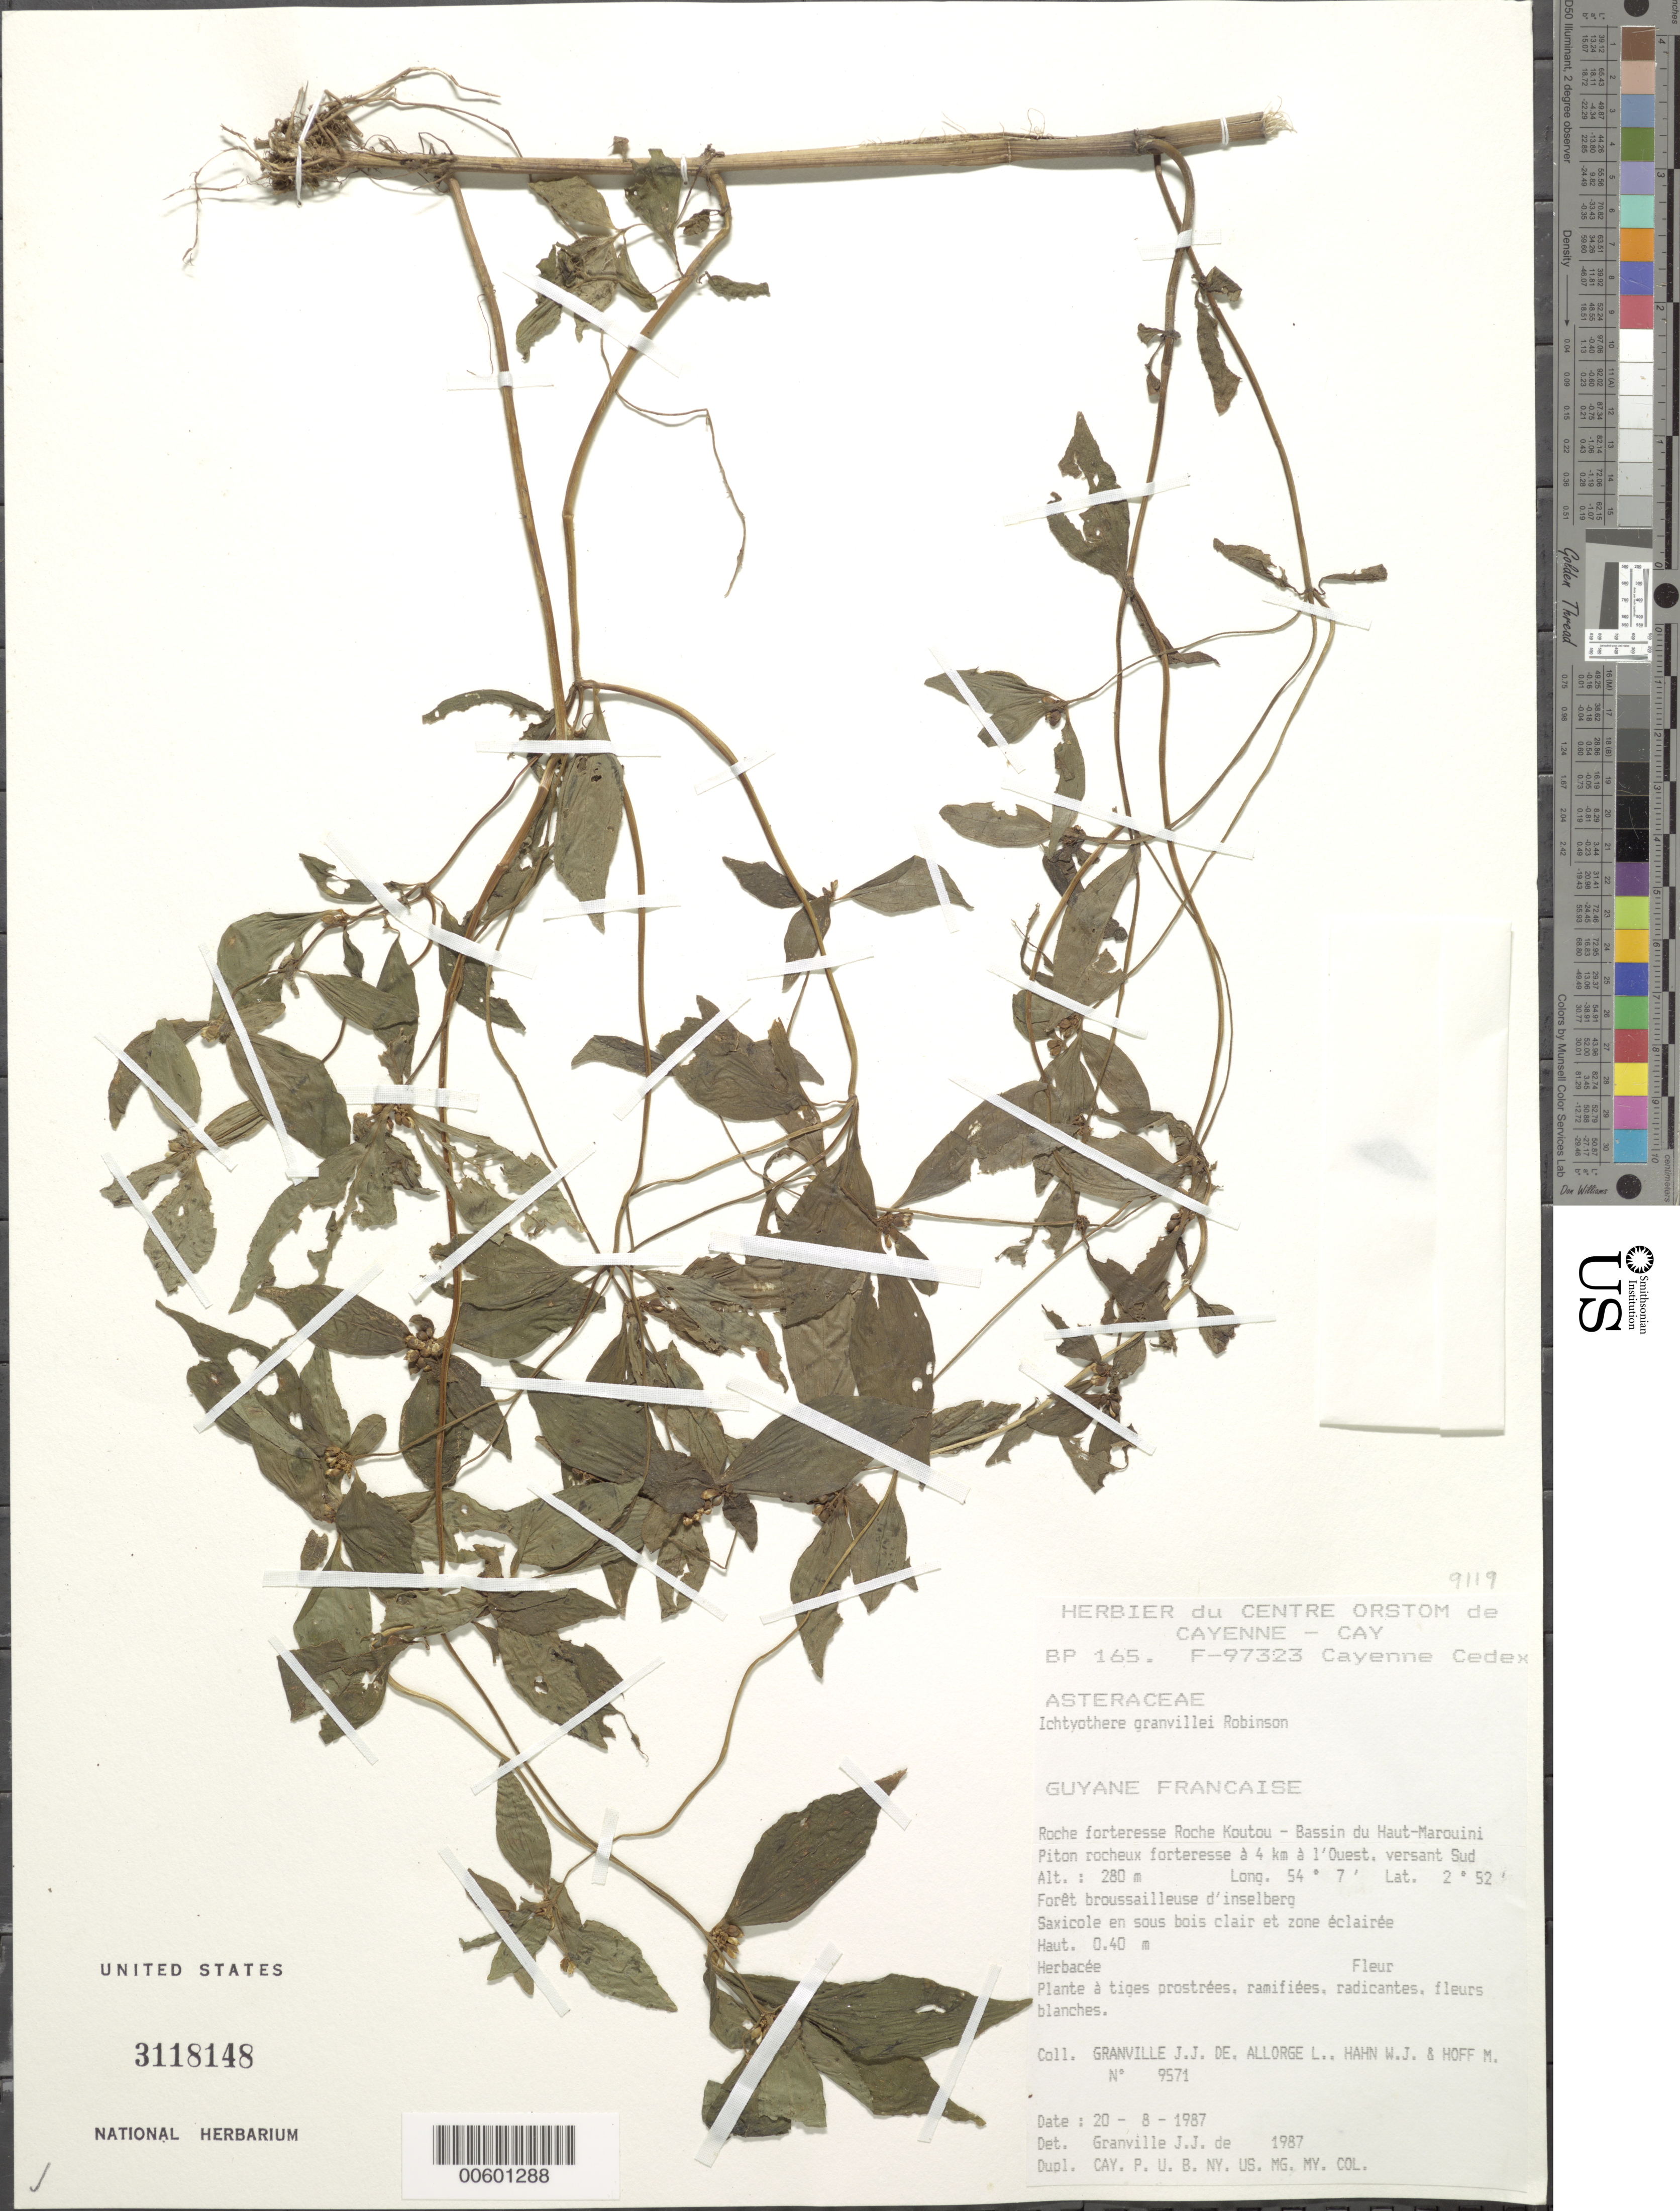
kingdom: Plantae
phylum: Tracheophyta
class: Magnoliopsida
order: Asterales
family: Asteraceae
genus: Ichthyothere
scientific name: Ichthyothere granvillei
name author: H. Rob.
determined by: Granville, J. J. de, (CAY), Institut de Recherche pour le Developpement (IRD) (FRENCH GUIANA)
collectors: J.-J. de Granville, L. Allorge, W. J. Hahn & M. Hoff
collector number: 9571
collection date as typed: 20-Aug-87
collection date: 1987-08-20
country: French Guiana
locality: Roche Koutou, Bassin du Haut-Marouini. Piton rocheux forteresse a 4 km a l'Oust. versant Sud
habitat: Forêt broussailuse d'inselberg; saxicole en sous bois clair et zone echairee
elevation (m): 280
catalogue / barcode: US 3118148